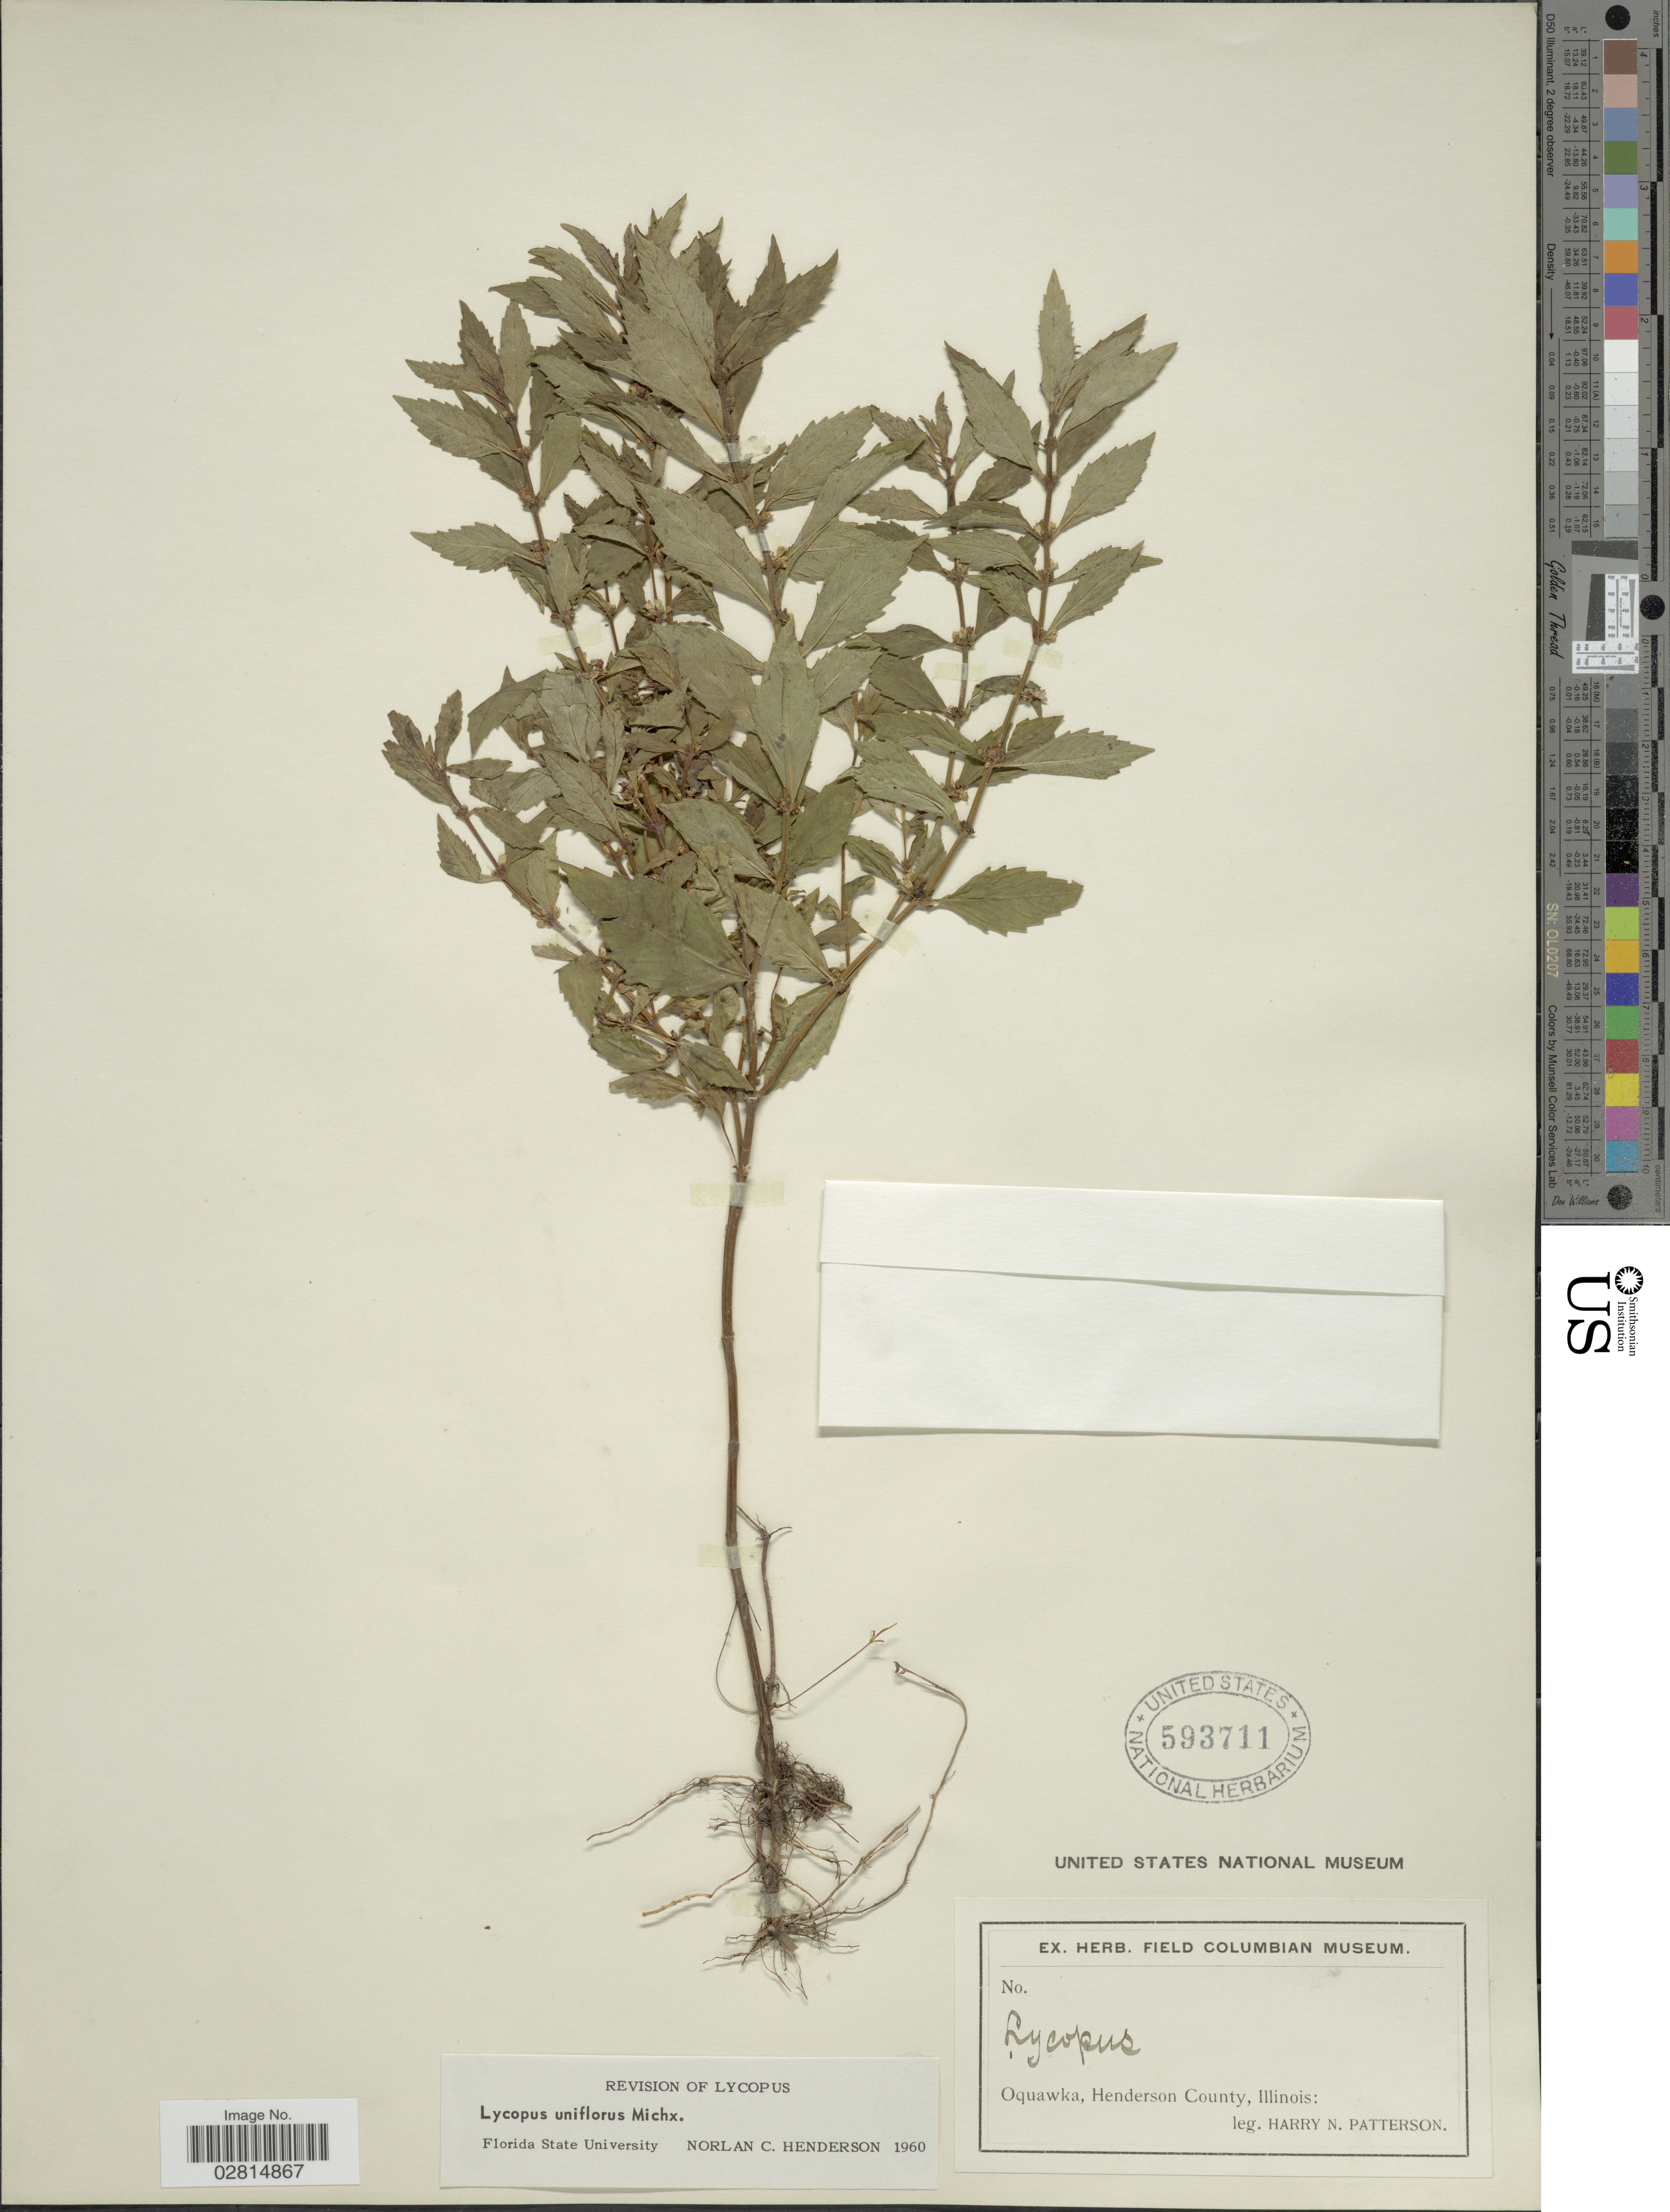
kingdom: Plantae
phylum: Tracheophyta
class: Magnoliopsida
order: Lamiales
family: Lamiaceae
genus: Lycopus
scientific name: Lycopus uniflorus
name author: Michx.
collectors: H. N. Patterson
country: United States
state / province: Illinois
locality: Oquawka, Henderson County.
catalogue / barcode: US 593711